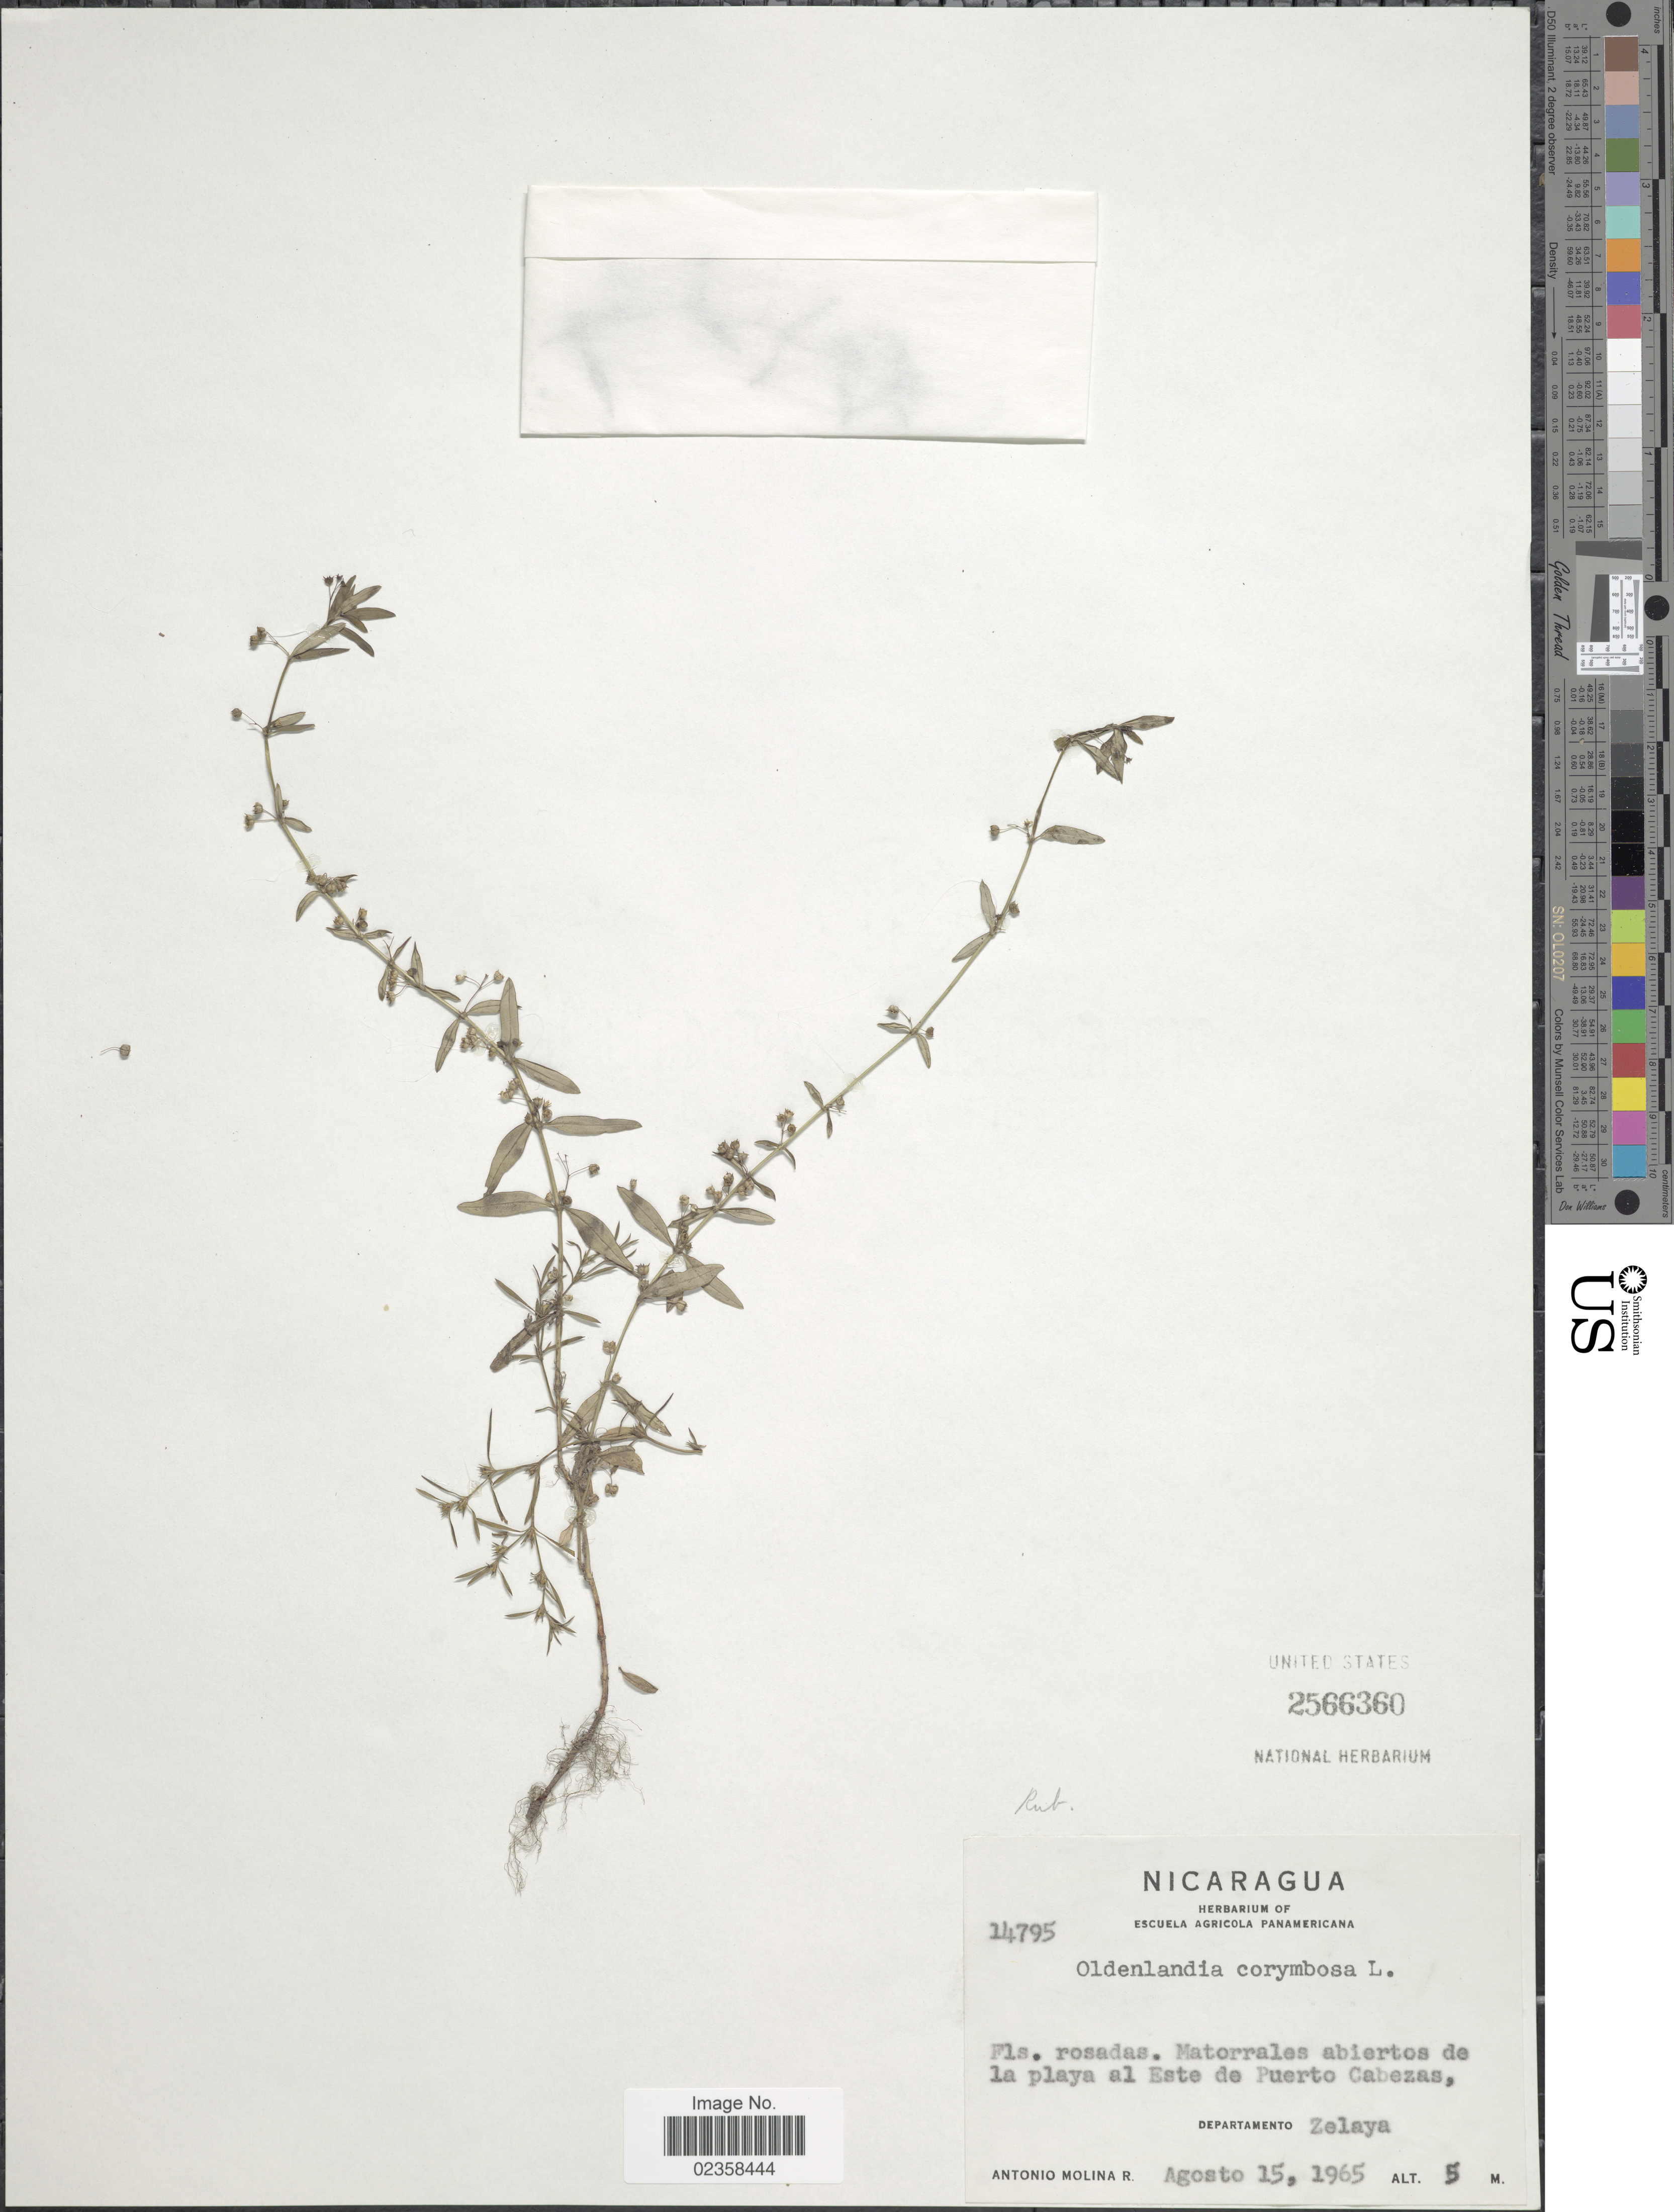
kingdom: Plantae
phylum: Tracheophyta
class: Magnoliopsida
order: Gentianales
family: Rubiaceae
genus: Oldenlandia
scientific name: Oldenlandia corymbosa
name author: L.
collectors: A. Molina R.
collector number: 14795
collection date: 1965-08-15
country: Nicaragua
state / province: Atlantico Norte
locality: Matorrales abiertos de la playa al Este de Puerto Cabezas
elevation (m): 5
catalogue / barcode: US 2566360